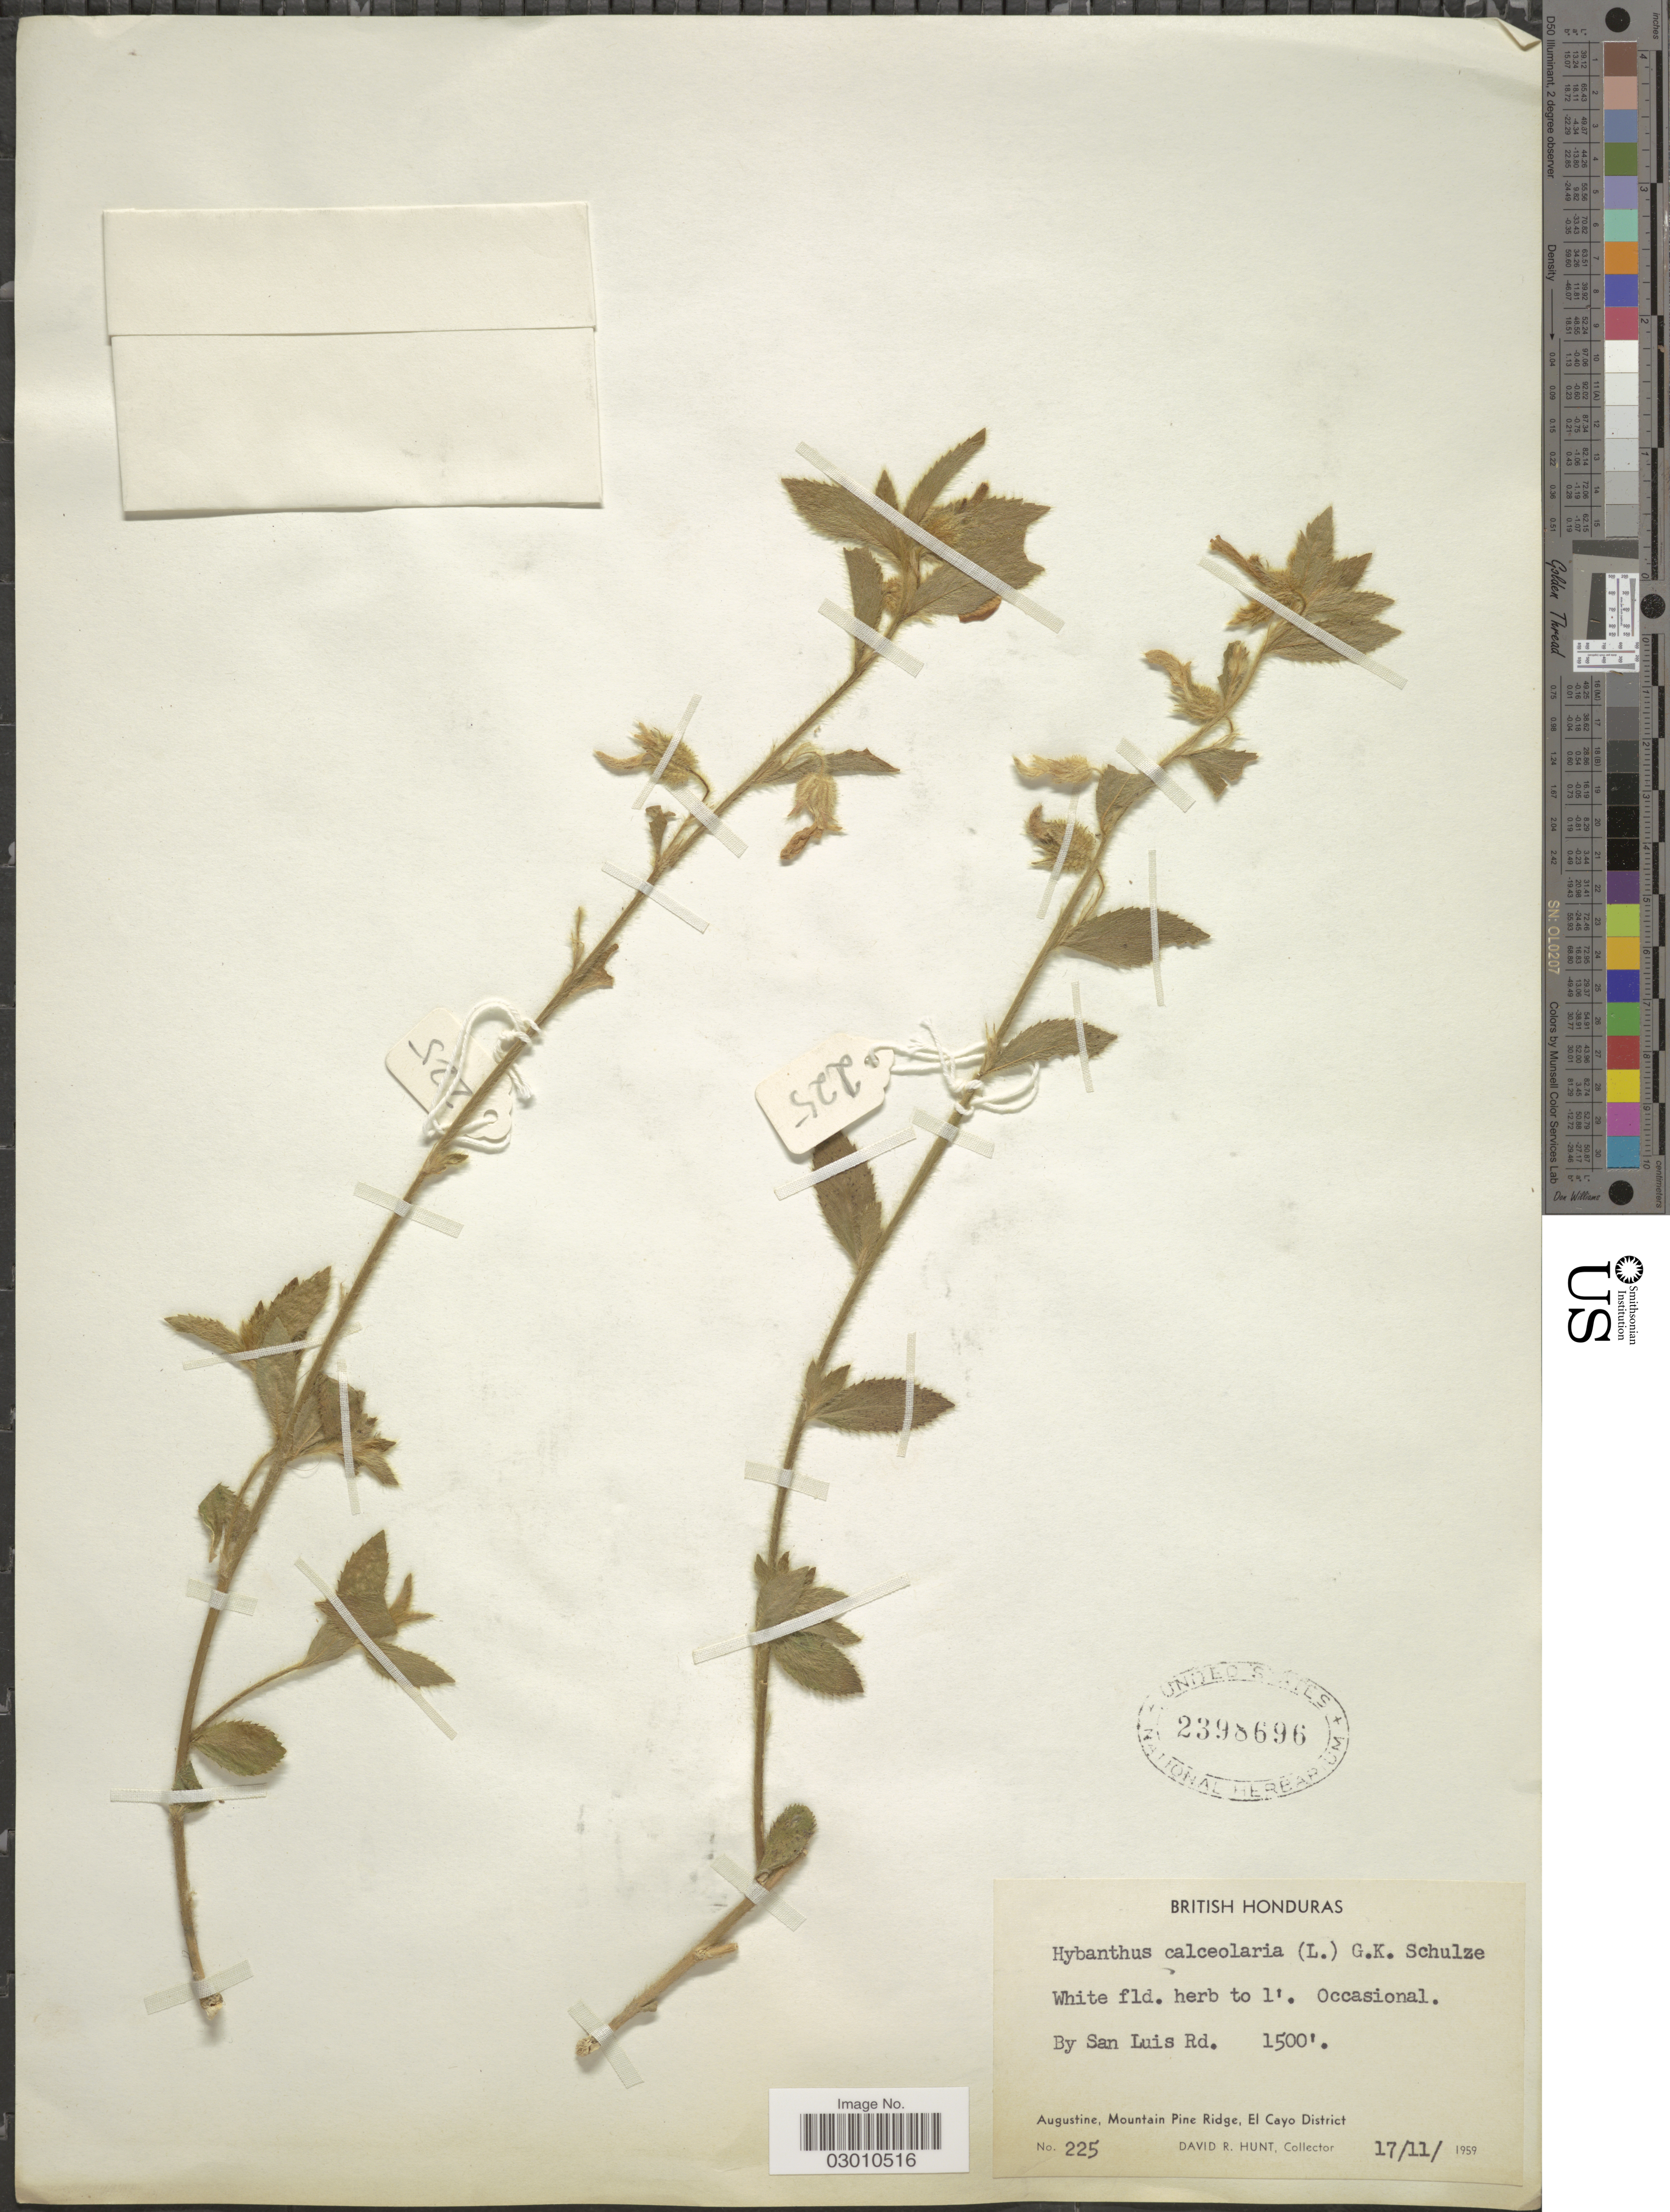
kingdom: Plantae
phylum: Tracheophyta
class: Magnoliopsida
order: Malpighiales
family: Violaceae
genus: Pombalia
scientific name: Pombalia calceolaria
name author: (L.) Paula-Souza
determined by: Strong, Mark T., (BOT), Smithsonian Institution - National Museum of Natural History (UNITED STATES)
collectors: D. R. Hunt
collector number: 225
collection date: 1959-11-17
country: Belize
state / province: Cayo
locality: British Honduras. By San Luis Rd. Augustine, Mountain Pine Ridge, El Cayo District.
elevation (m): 457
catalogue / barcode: US 2398696